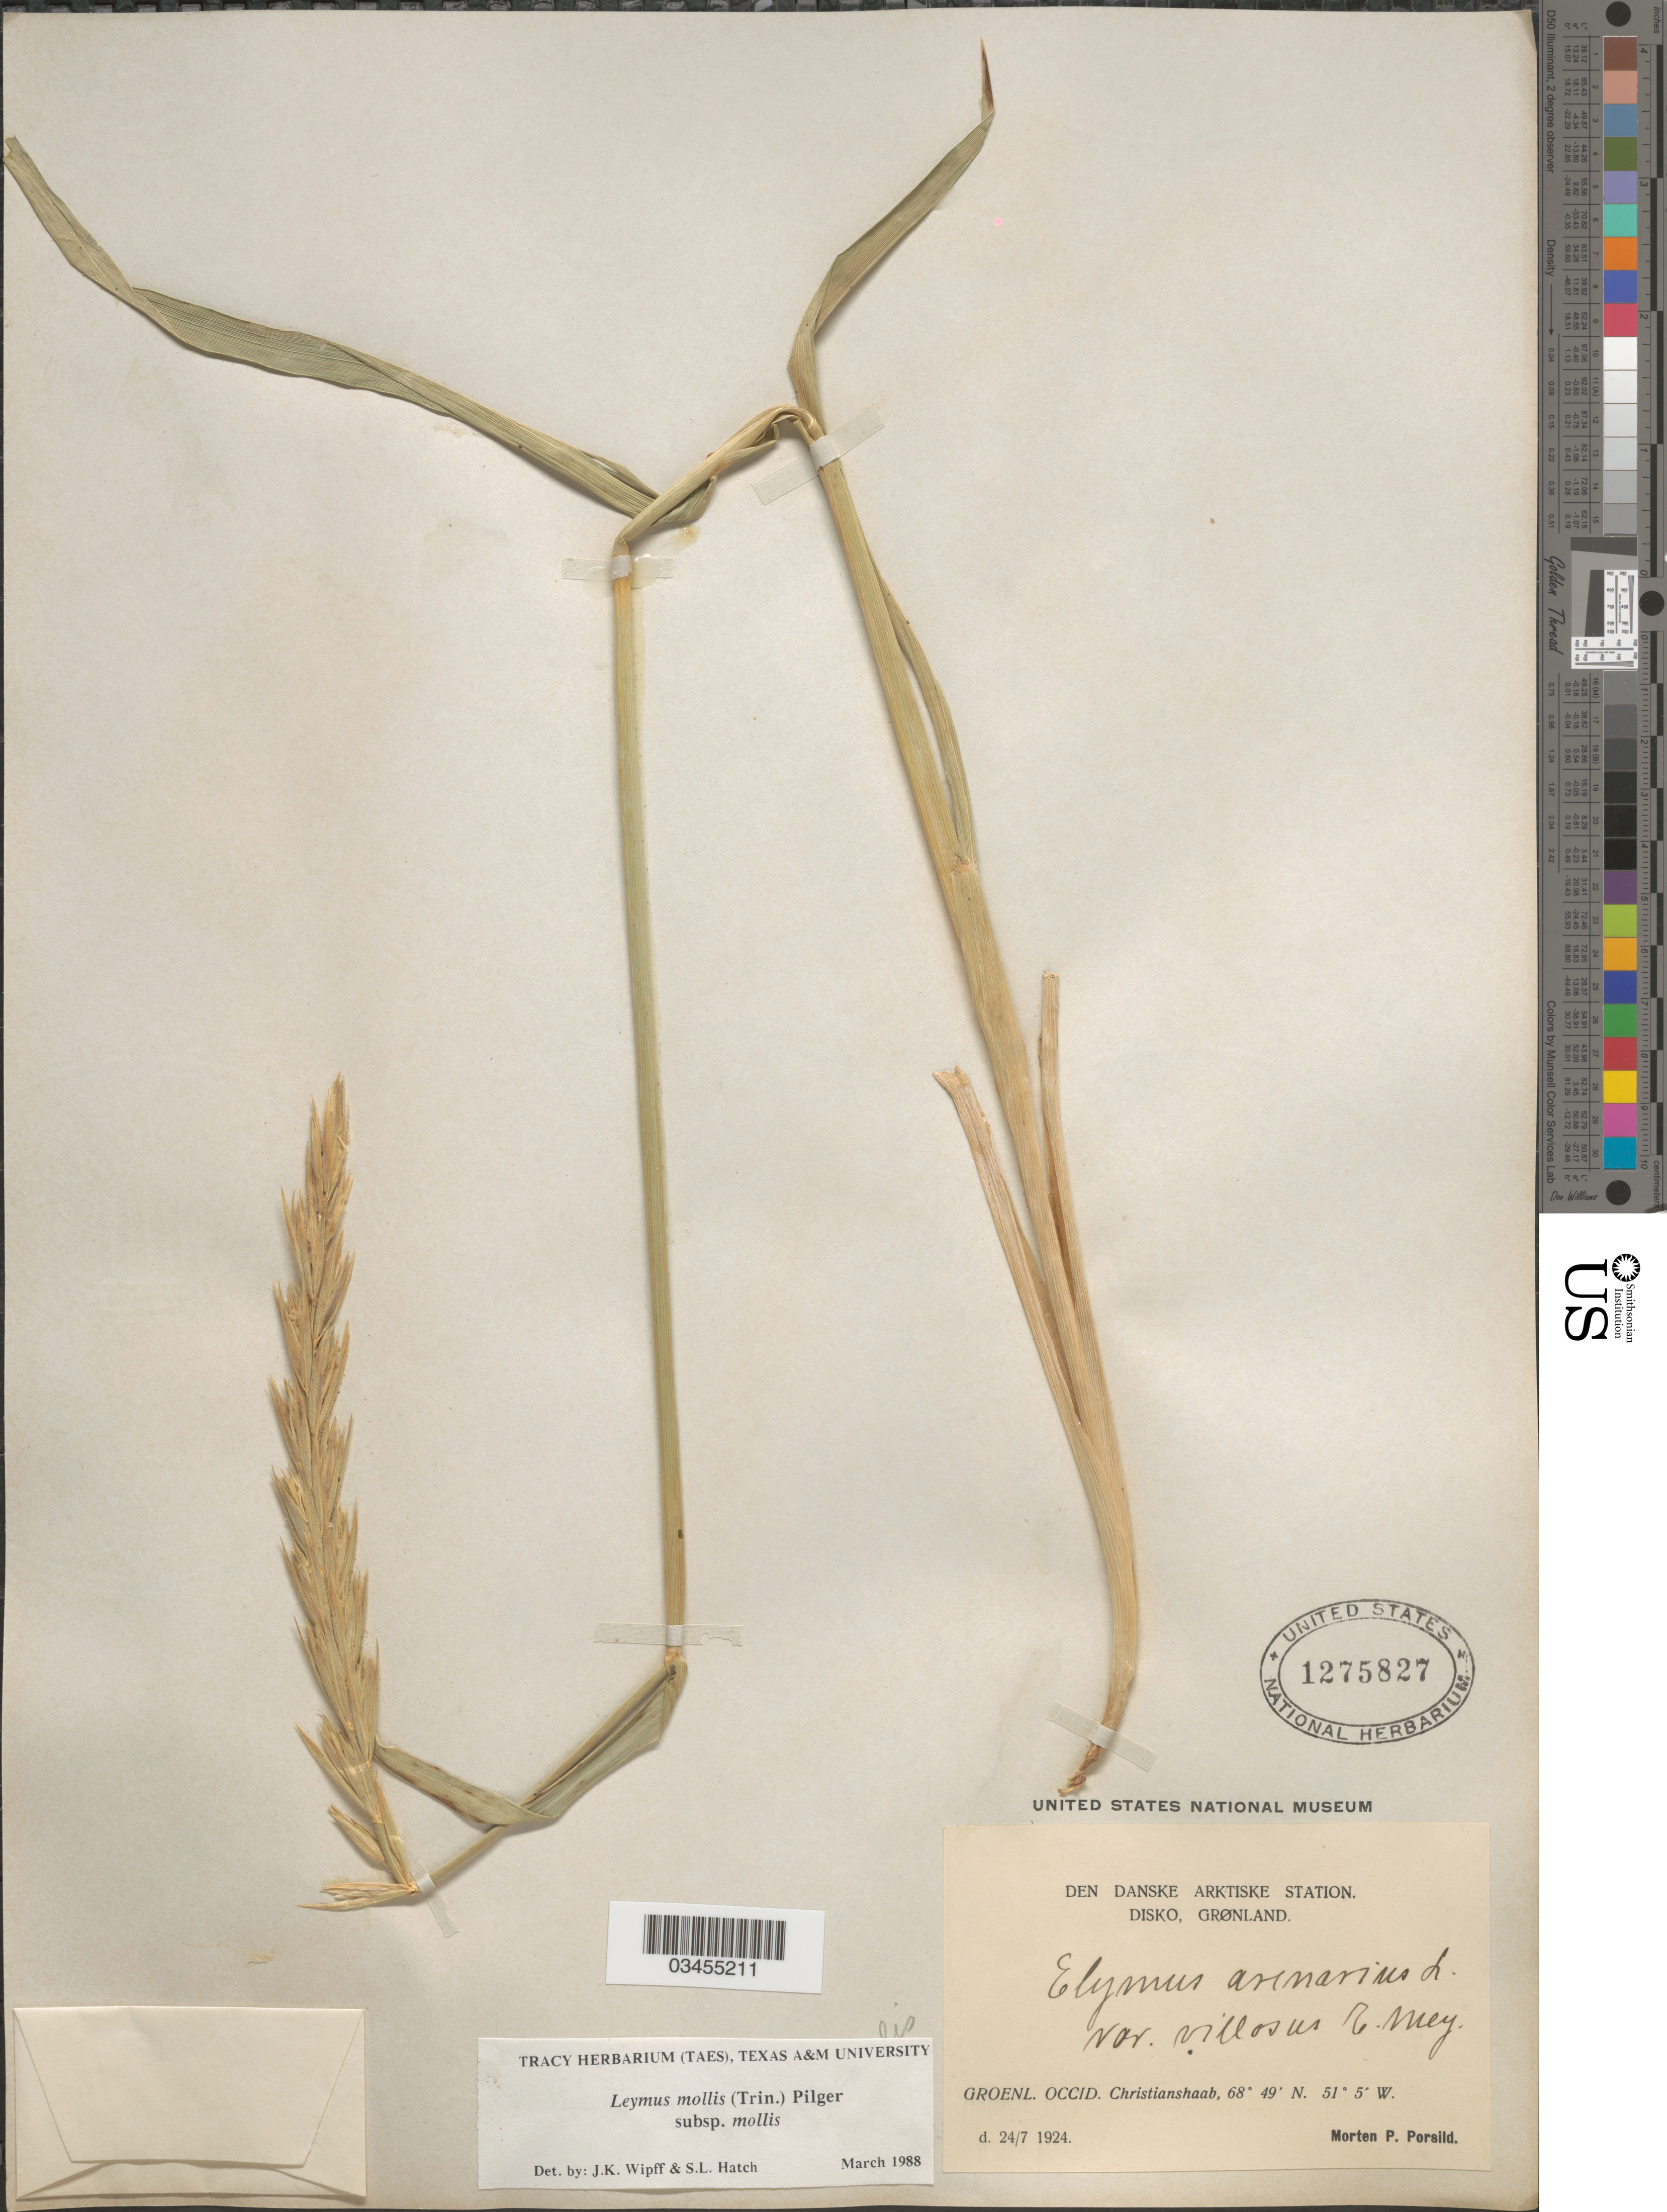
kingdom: Plantae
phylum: Tracheophyta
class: Liliopsida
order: Poales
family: Poaceae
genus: Leymus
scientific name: Leymus mollis subsp. mollis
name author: (Trin.) Pilg.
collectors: M. P. Porsild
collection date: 1924-07-24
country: Greenland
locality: Den Danske Arktiske Station. Disko. Grønland. Groenl. Occid. Christianshaab.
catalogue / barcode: US 1275827